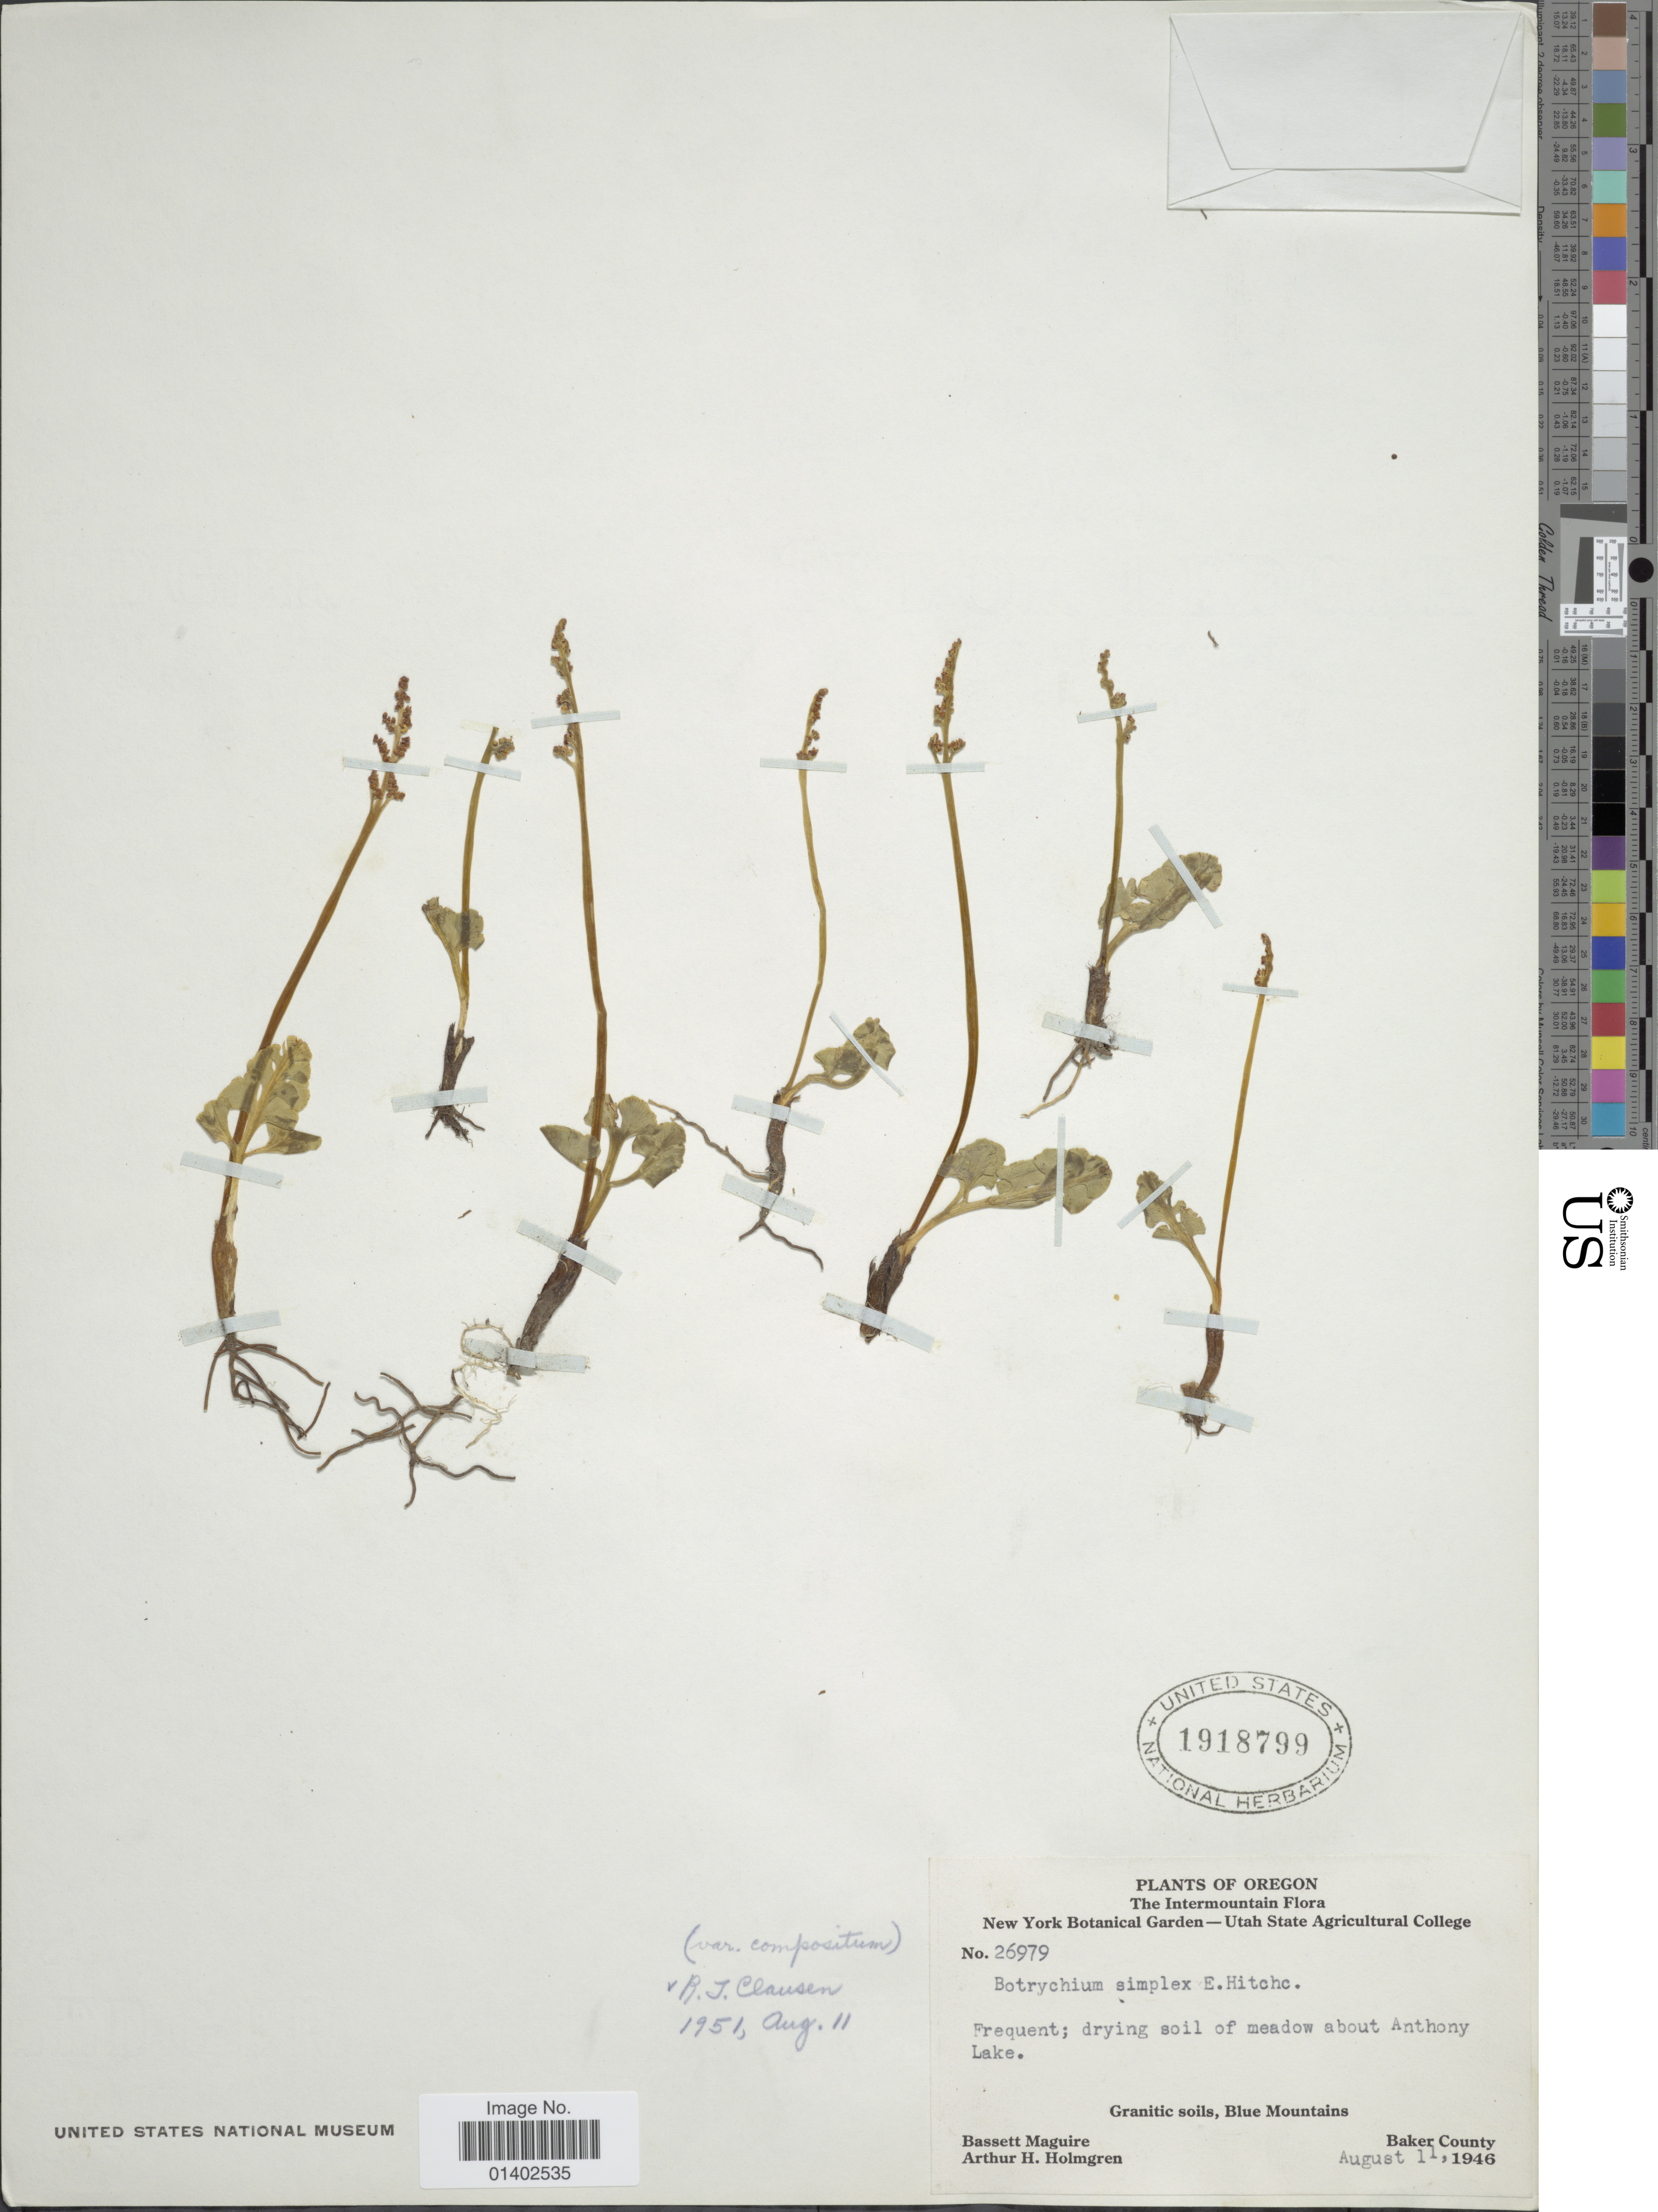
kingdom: Plantae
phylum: Tracheophyta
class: Polypodiopsida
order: Ophioglossales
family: Ophioglossaceae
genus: Botrychium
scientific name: Botrychium simplex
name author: E. Hitchc.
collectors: B. Maguire & A. H. Holmgren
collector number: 26979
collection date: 1946-08-11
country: United States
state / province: Oregon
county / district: Baker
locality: The Intermountain, drying soil of meadow about Anthony Lake, Granitic soils, Blue Mountains, Baker County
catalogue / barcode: US 1918799